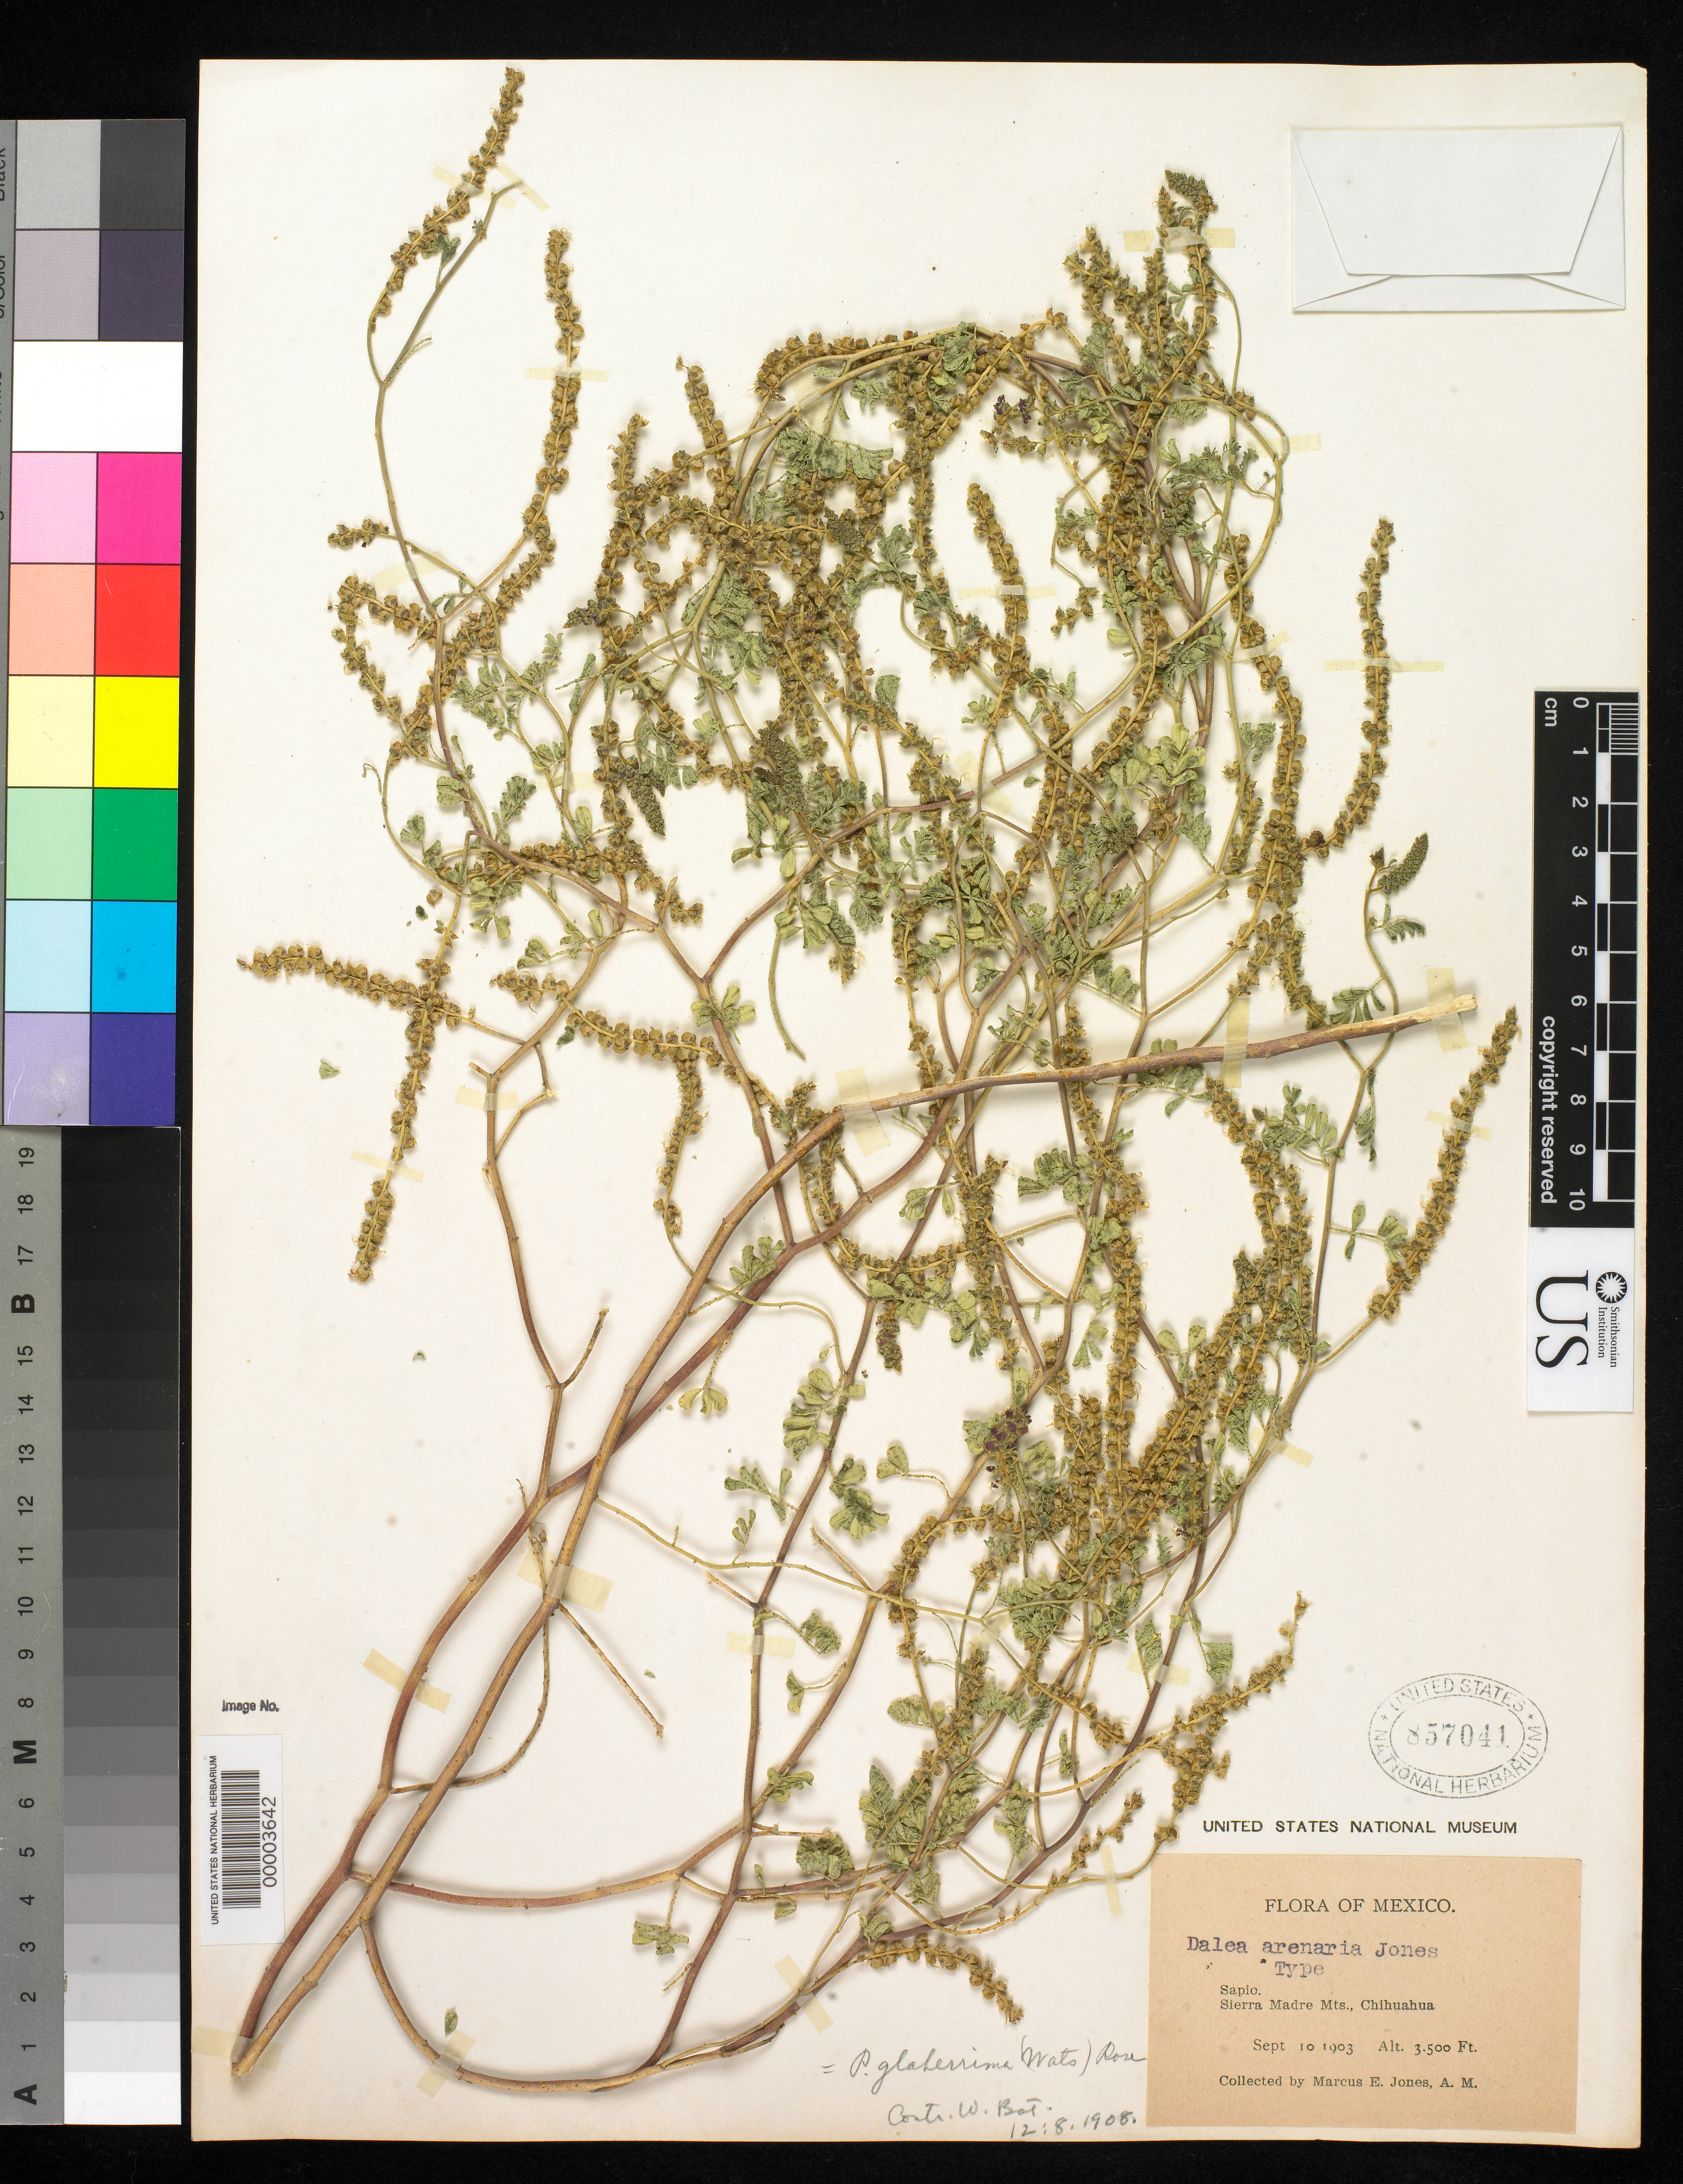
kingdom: Plantae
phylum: Tracheophyta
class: Magnoliopsida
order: Fabales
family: Fabaceae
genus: Dalea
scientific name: Dalea arenaria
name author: M.E. Jones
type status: Isosyntype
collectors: M. E. Jones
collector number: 2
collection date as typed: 10 Sep 1903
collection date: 1903-09-10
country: Mexico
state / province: Chihuahua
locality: Tropical Life Zone, Sapio.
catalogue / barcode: US 857041